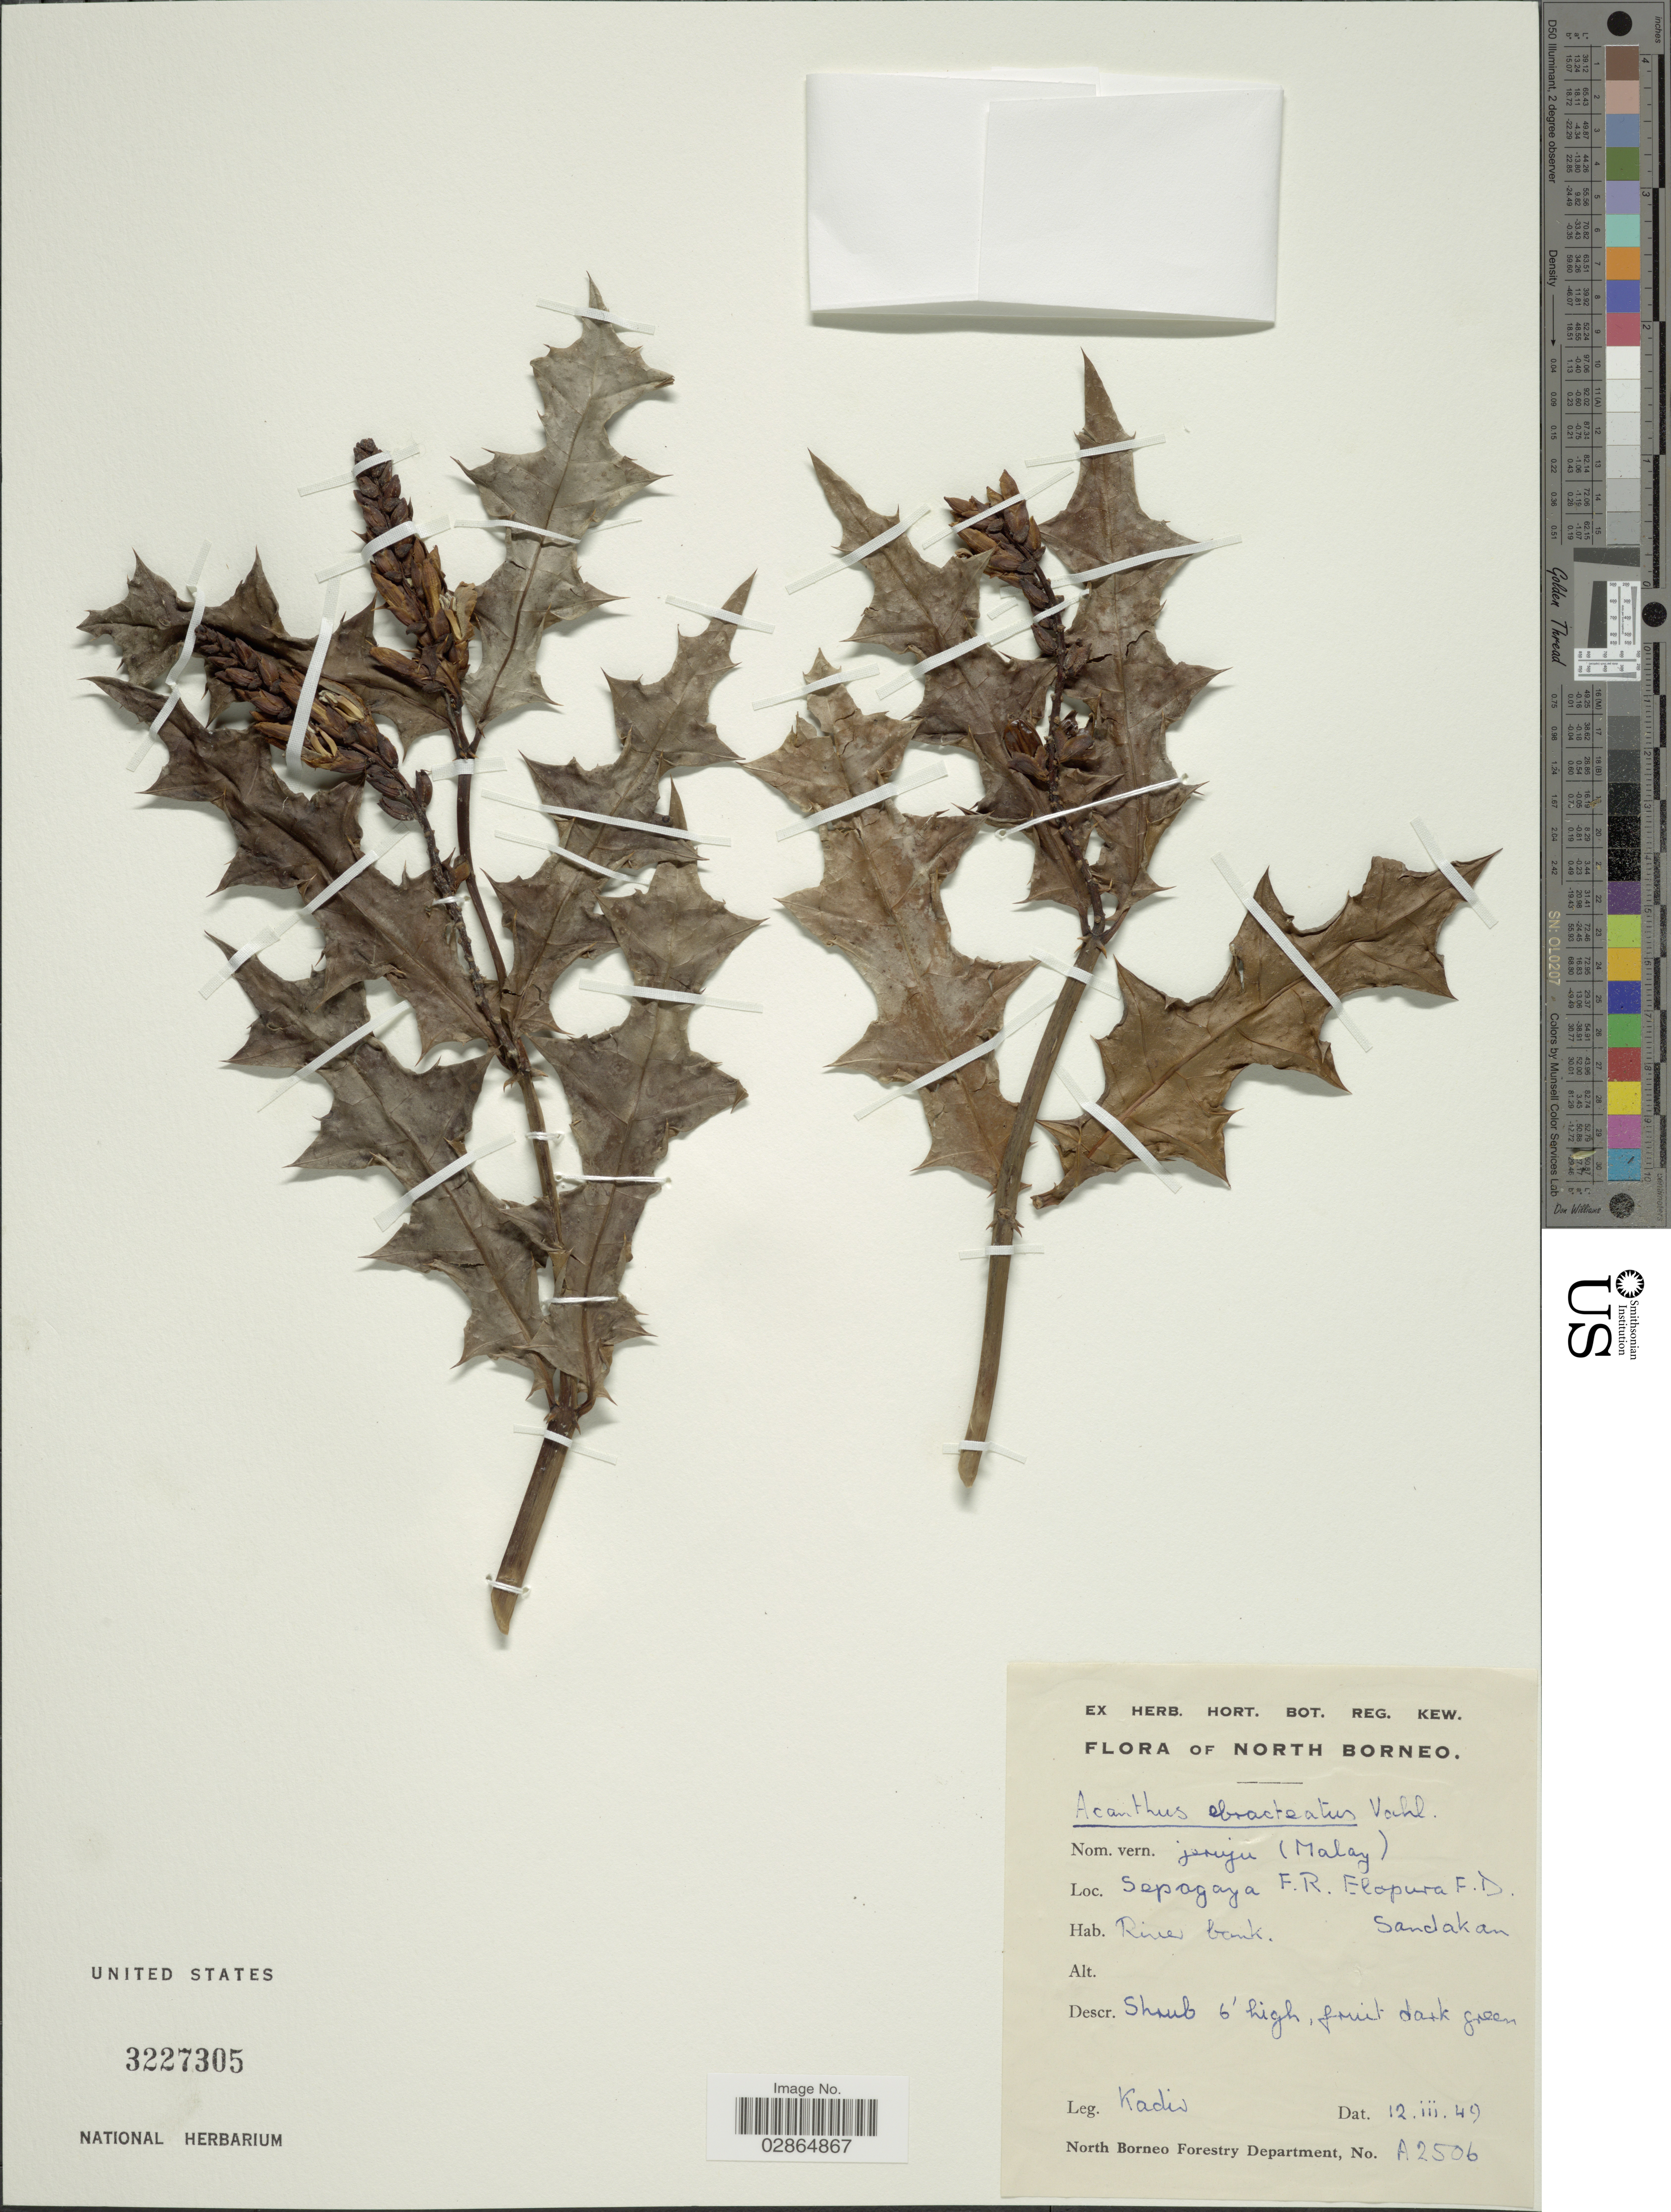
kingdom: Plantae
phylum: Tracheophyta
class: Magnoliopsida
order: Lamiales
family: Acanthaceae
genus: Acanthus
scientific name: Acanthus ebracteatus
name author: Vahl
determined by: Wagner, W. L., (BOT), Smithsonian Institution - National Museum of Natural History (UNITED STATES)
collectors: -. Kadir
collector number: A 2506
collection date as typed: Transcribed d/m/y: 12/3/49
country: Malaysia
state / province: Sarawak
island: Borneo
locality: North Borneo, Sepagaya F.R. Elopura F.D., Sandakan, River bank.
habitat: River bank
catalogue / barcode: US 3227305